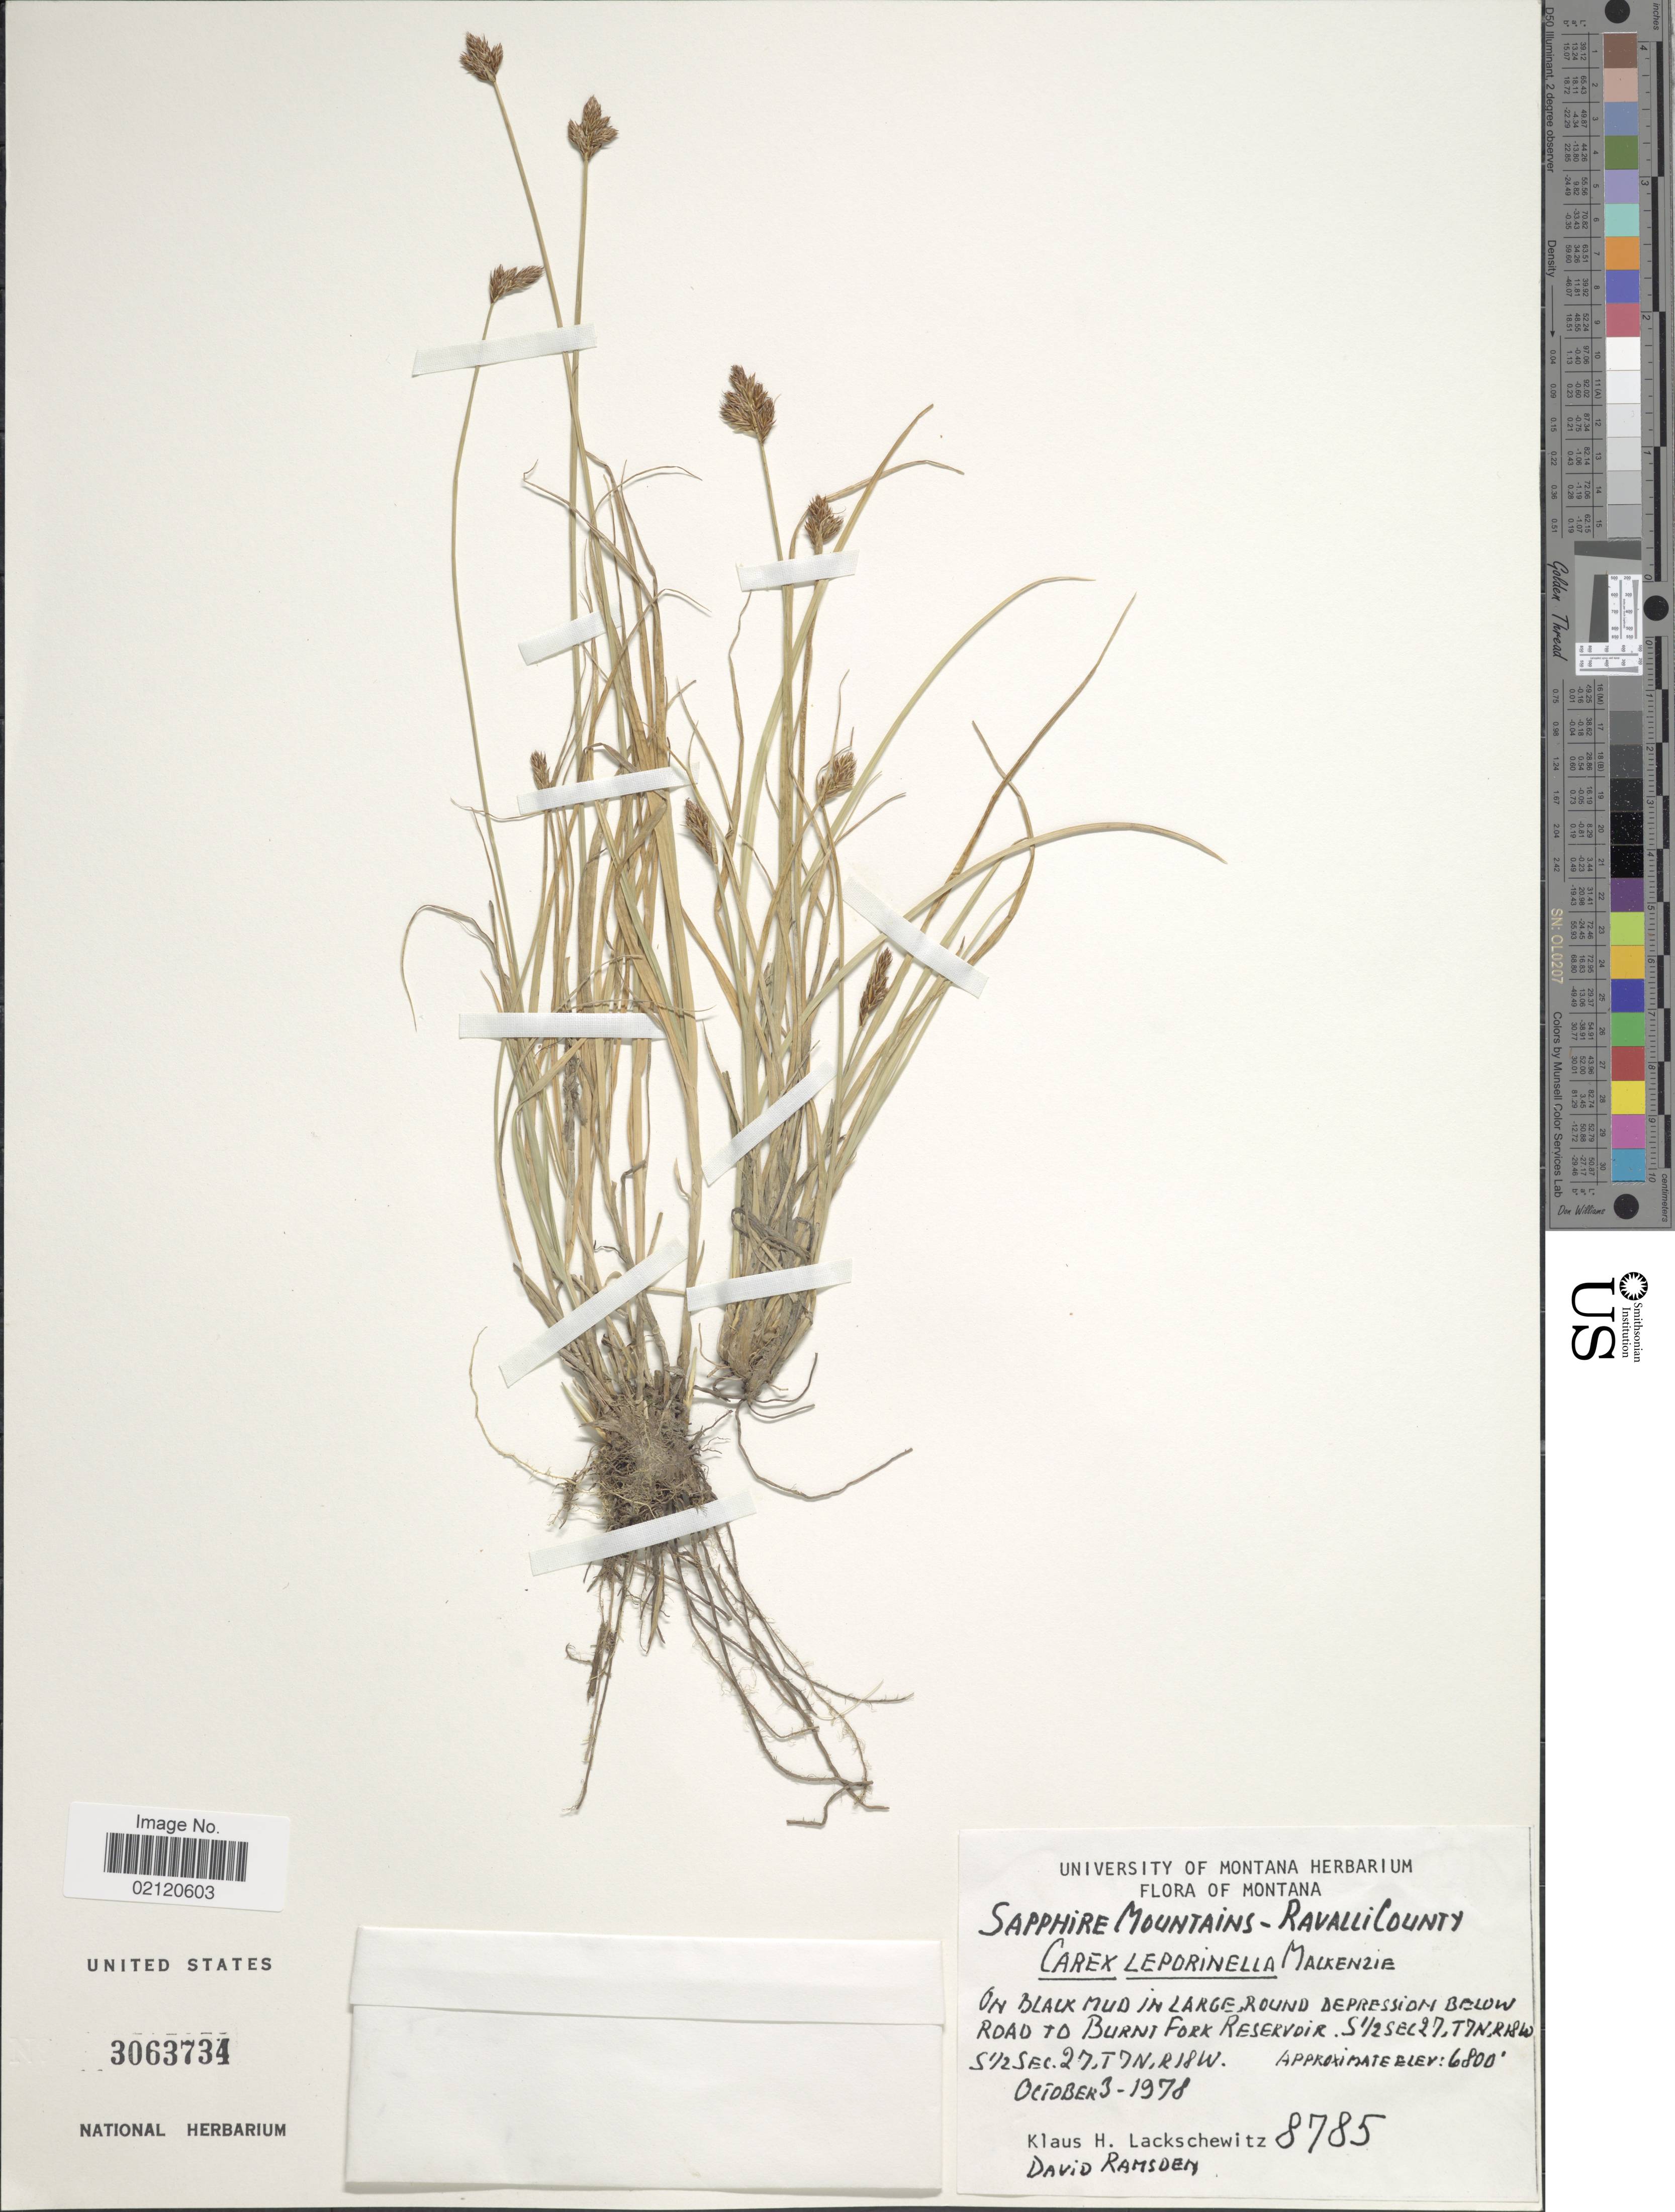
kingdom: Plantae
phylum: Tracheophyta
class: Liliopsida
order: Poales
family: Cyperaceae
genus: Carex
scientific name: Carex leporinella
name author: Mack.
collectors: K. Lackschewitz & D. Ramsden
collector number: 8785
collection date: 1978-10-03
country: United States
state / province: Montana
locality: Sapphire Mountains - Ravalli County, below Road to Burnt Fork Reservoir. S½ Sec 27, T7N R18W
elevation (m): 2073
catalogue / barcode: US 3063734